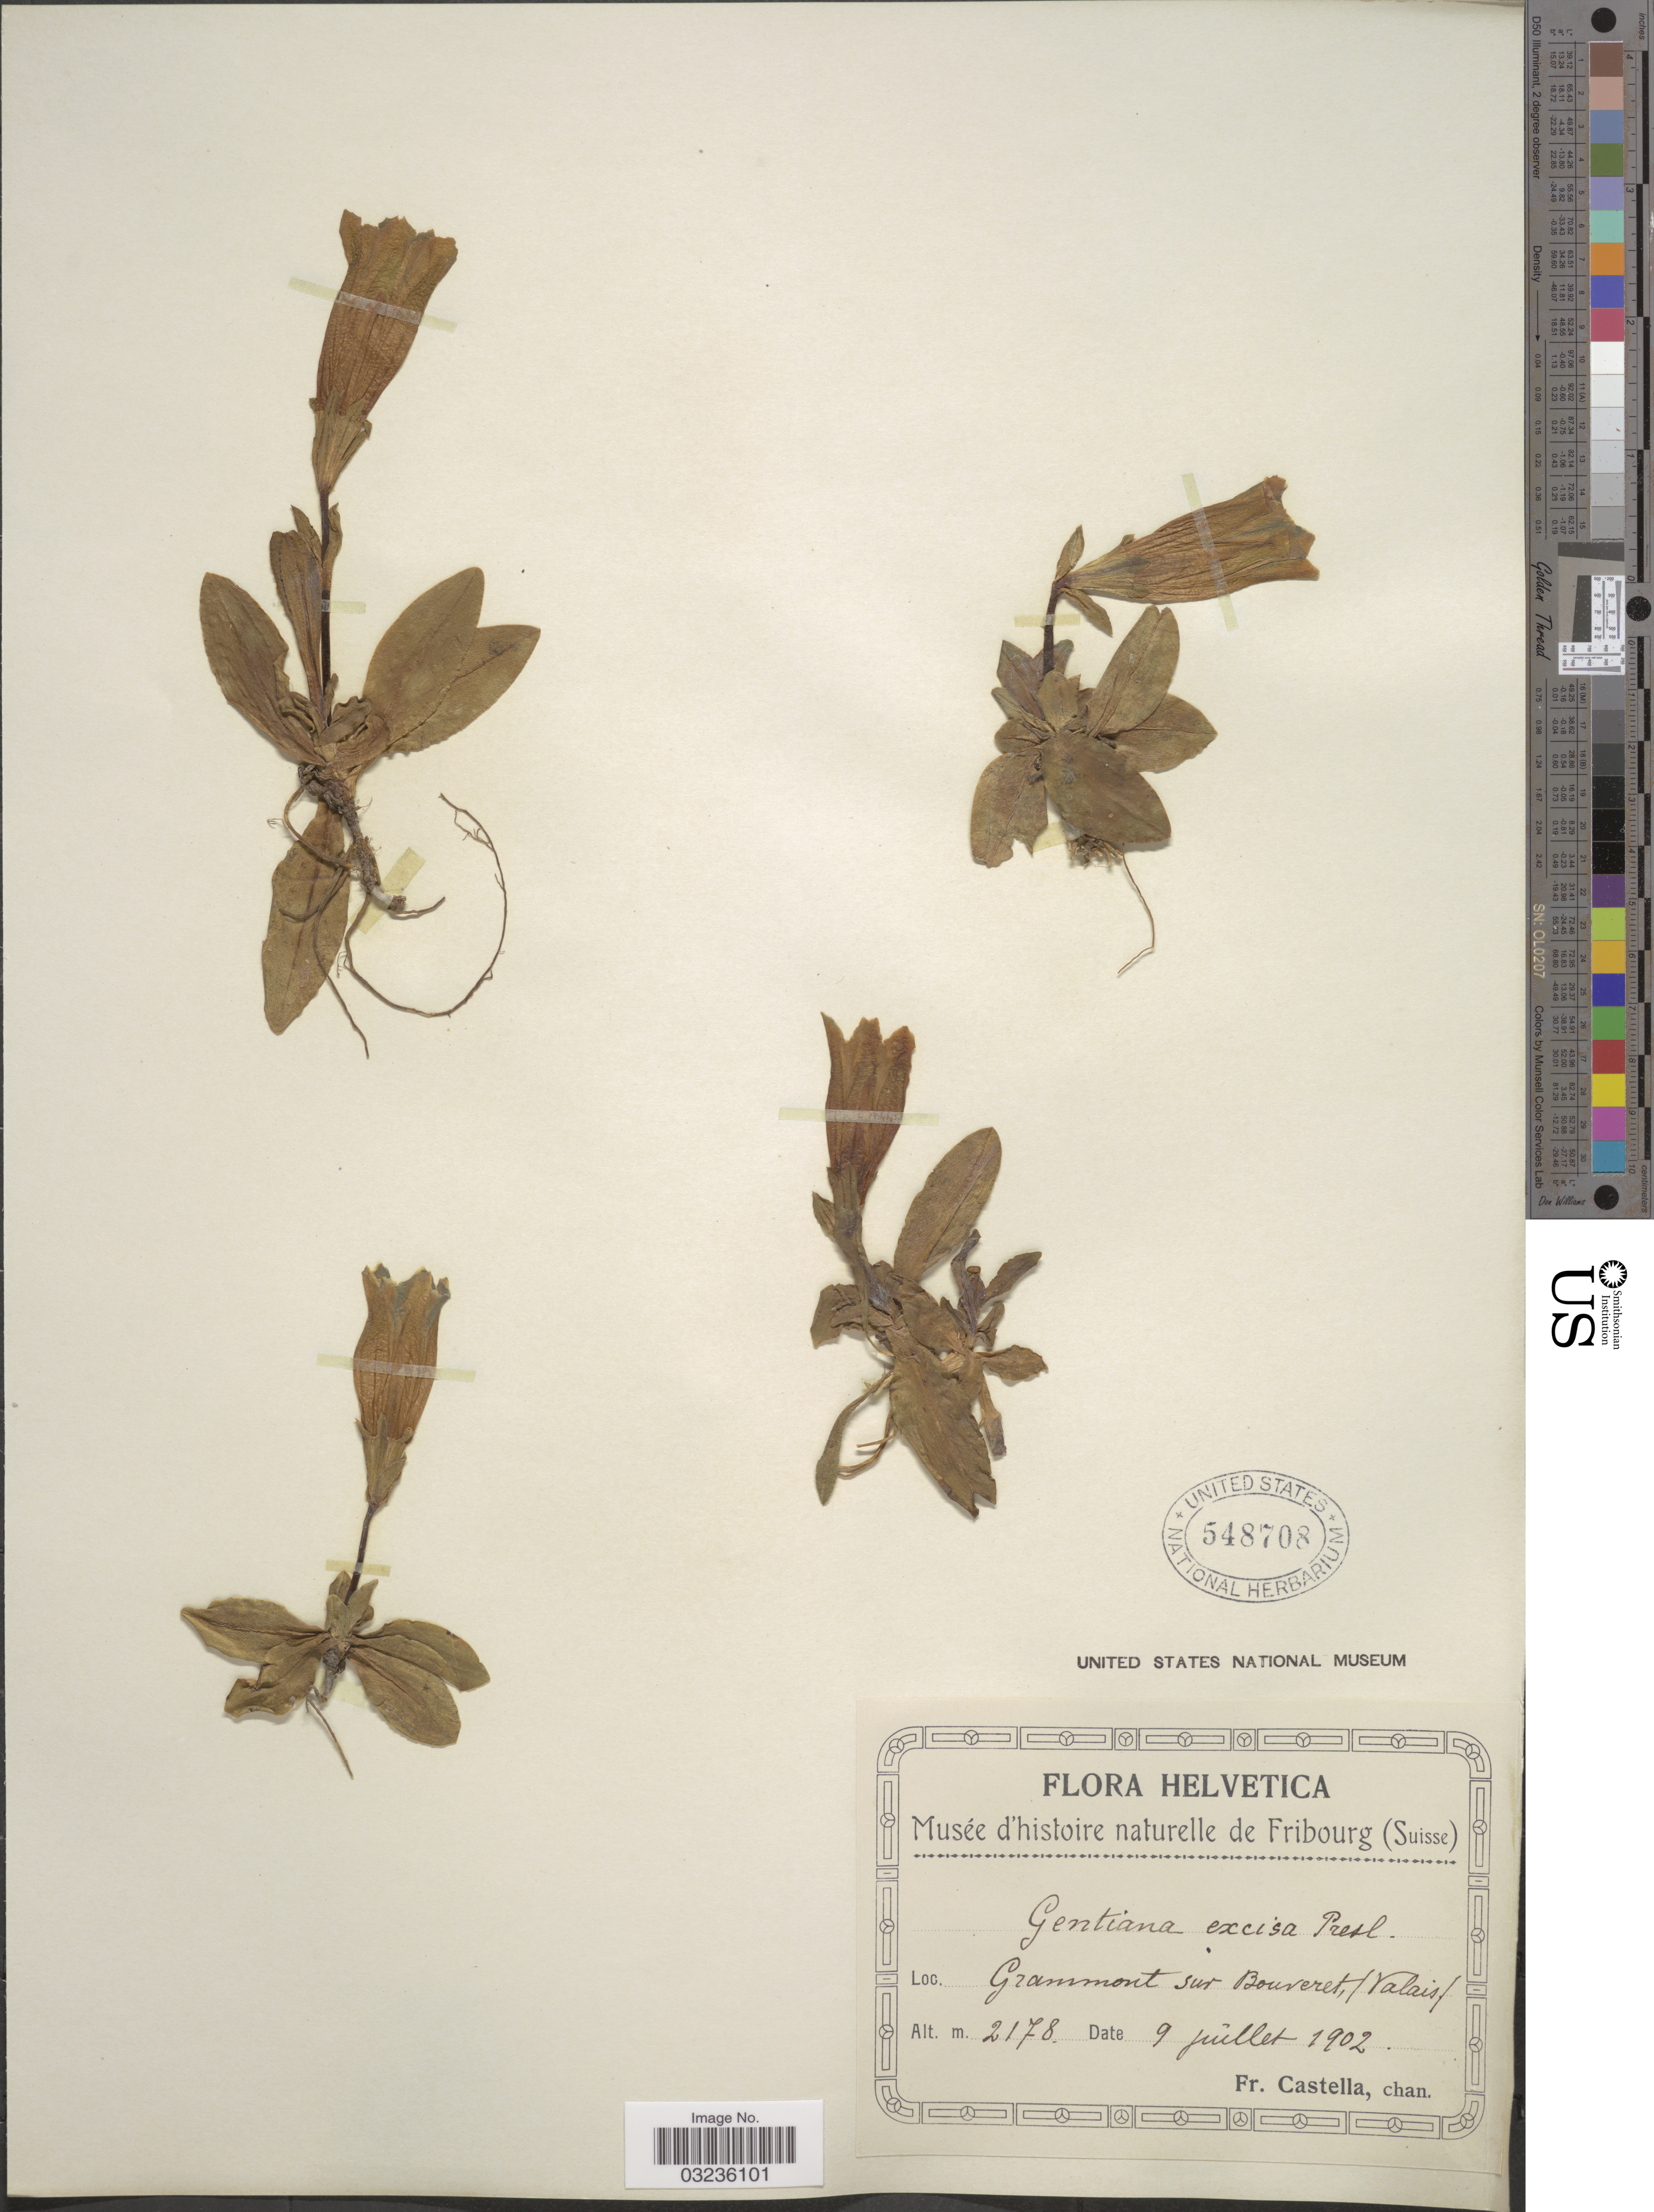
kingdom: Plantae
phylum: Tracheophyta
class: Magnoliopsida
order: Gentianales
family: Gentianaceae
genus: Gentiana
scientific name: Gentiana excisa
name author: C. Presl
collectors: Fr. Castella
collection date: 1902-07-09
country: Switzerland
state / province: Valais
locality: Helvetica, Grammont sur Bouveret, (Valais).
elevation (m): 2178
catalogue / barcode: US 548708